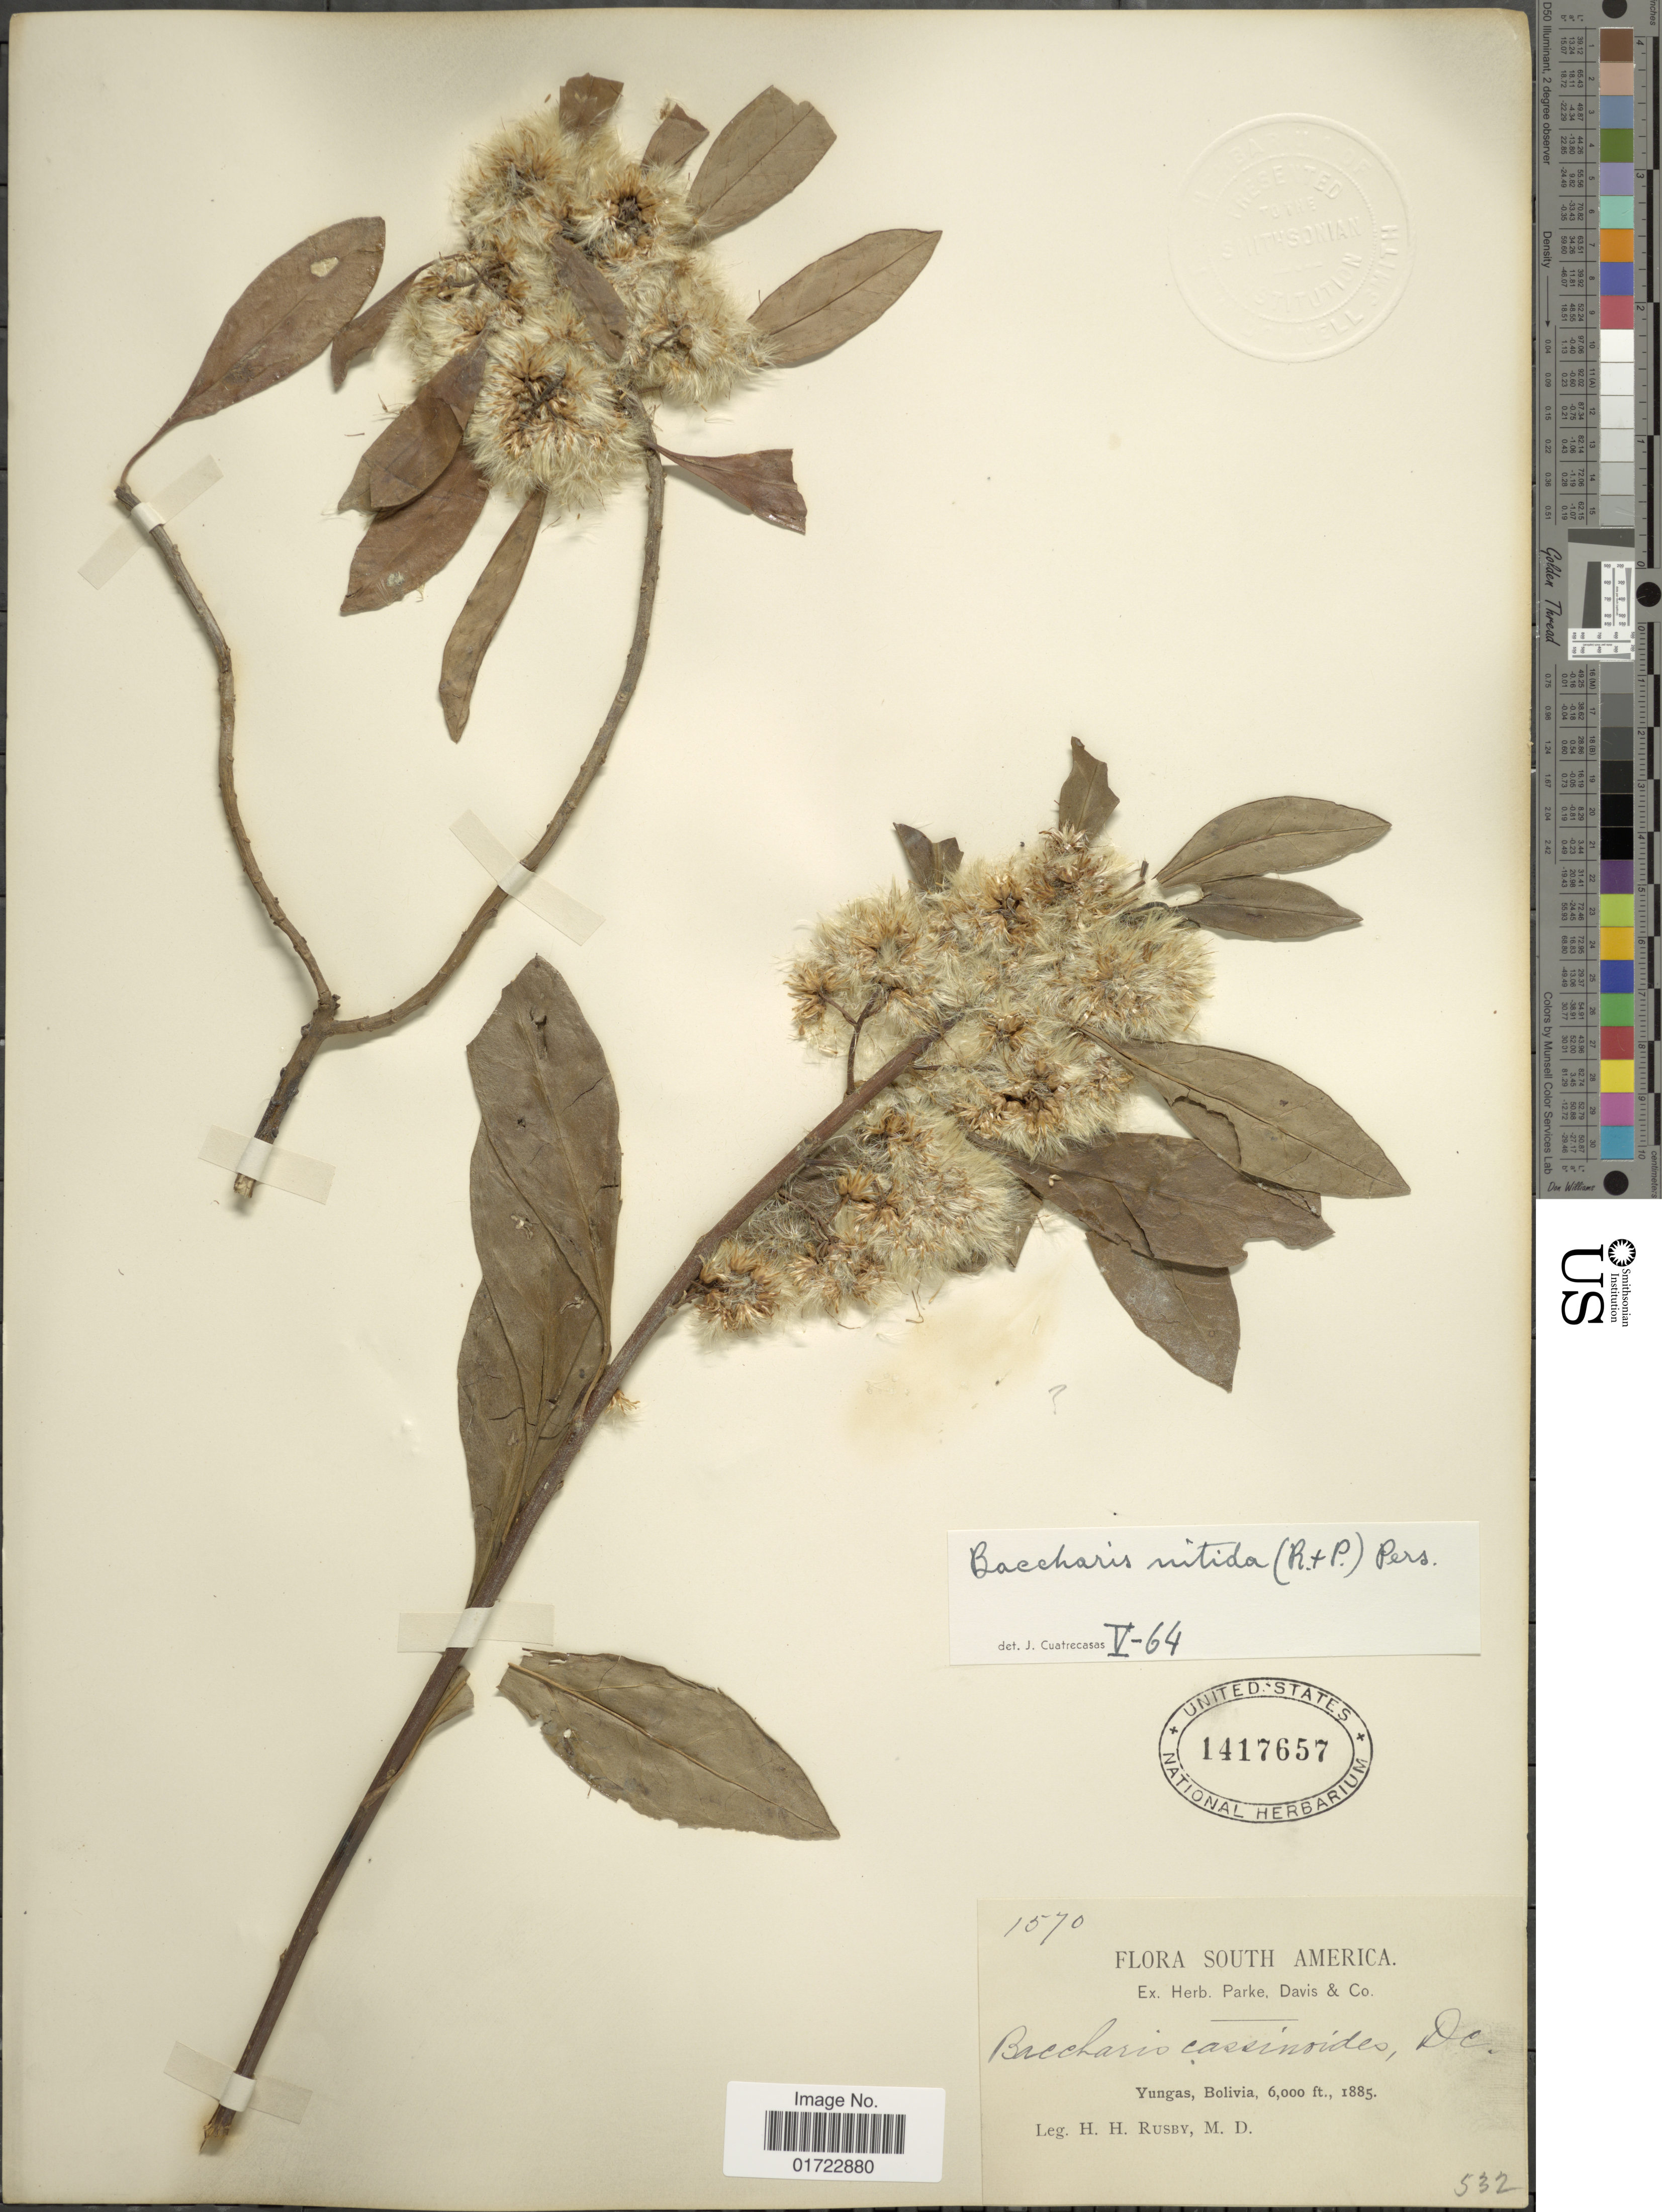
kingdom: Plantae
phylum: Tracheophyta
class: Magnoliopsida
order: Asterales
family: Asteraceae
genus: Baccharis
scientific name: Baccharis nitida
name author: (Ruiz & Pav.) Pers.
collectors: H. H. Rusby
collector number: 1570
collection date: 1885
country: Bolivia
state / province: La Paz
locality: Yungas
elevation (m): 1829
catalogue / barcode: US 1417657